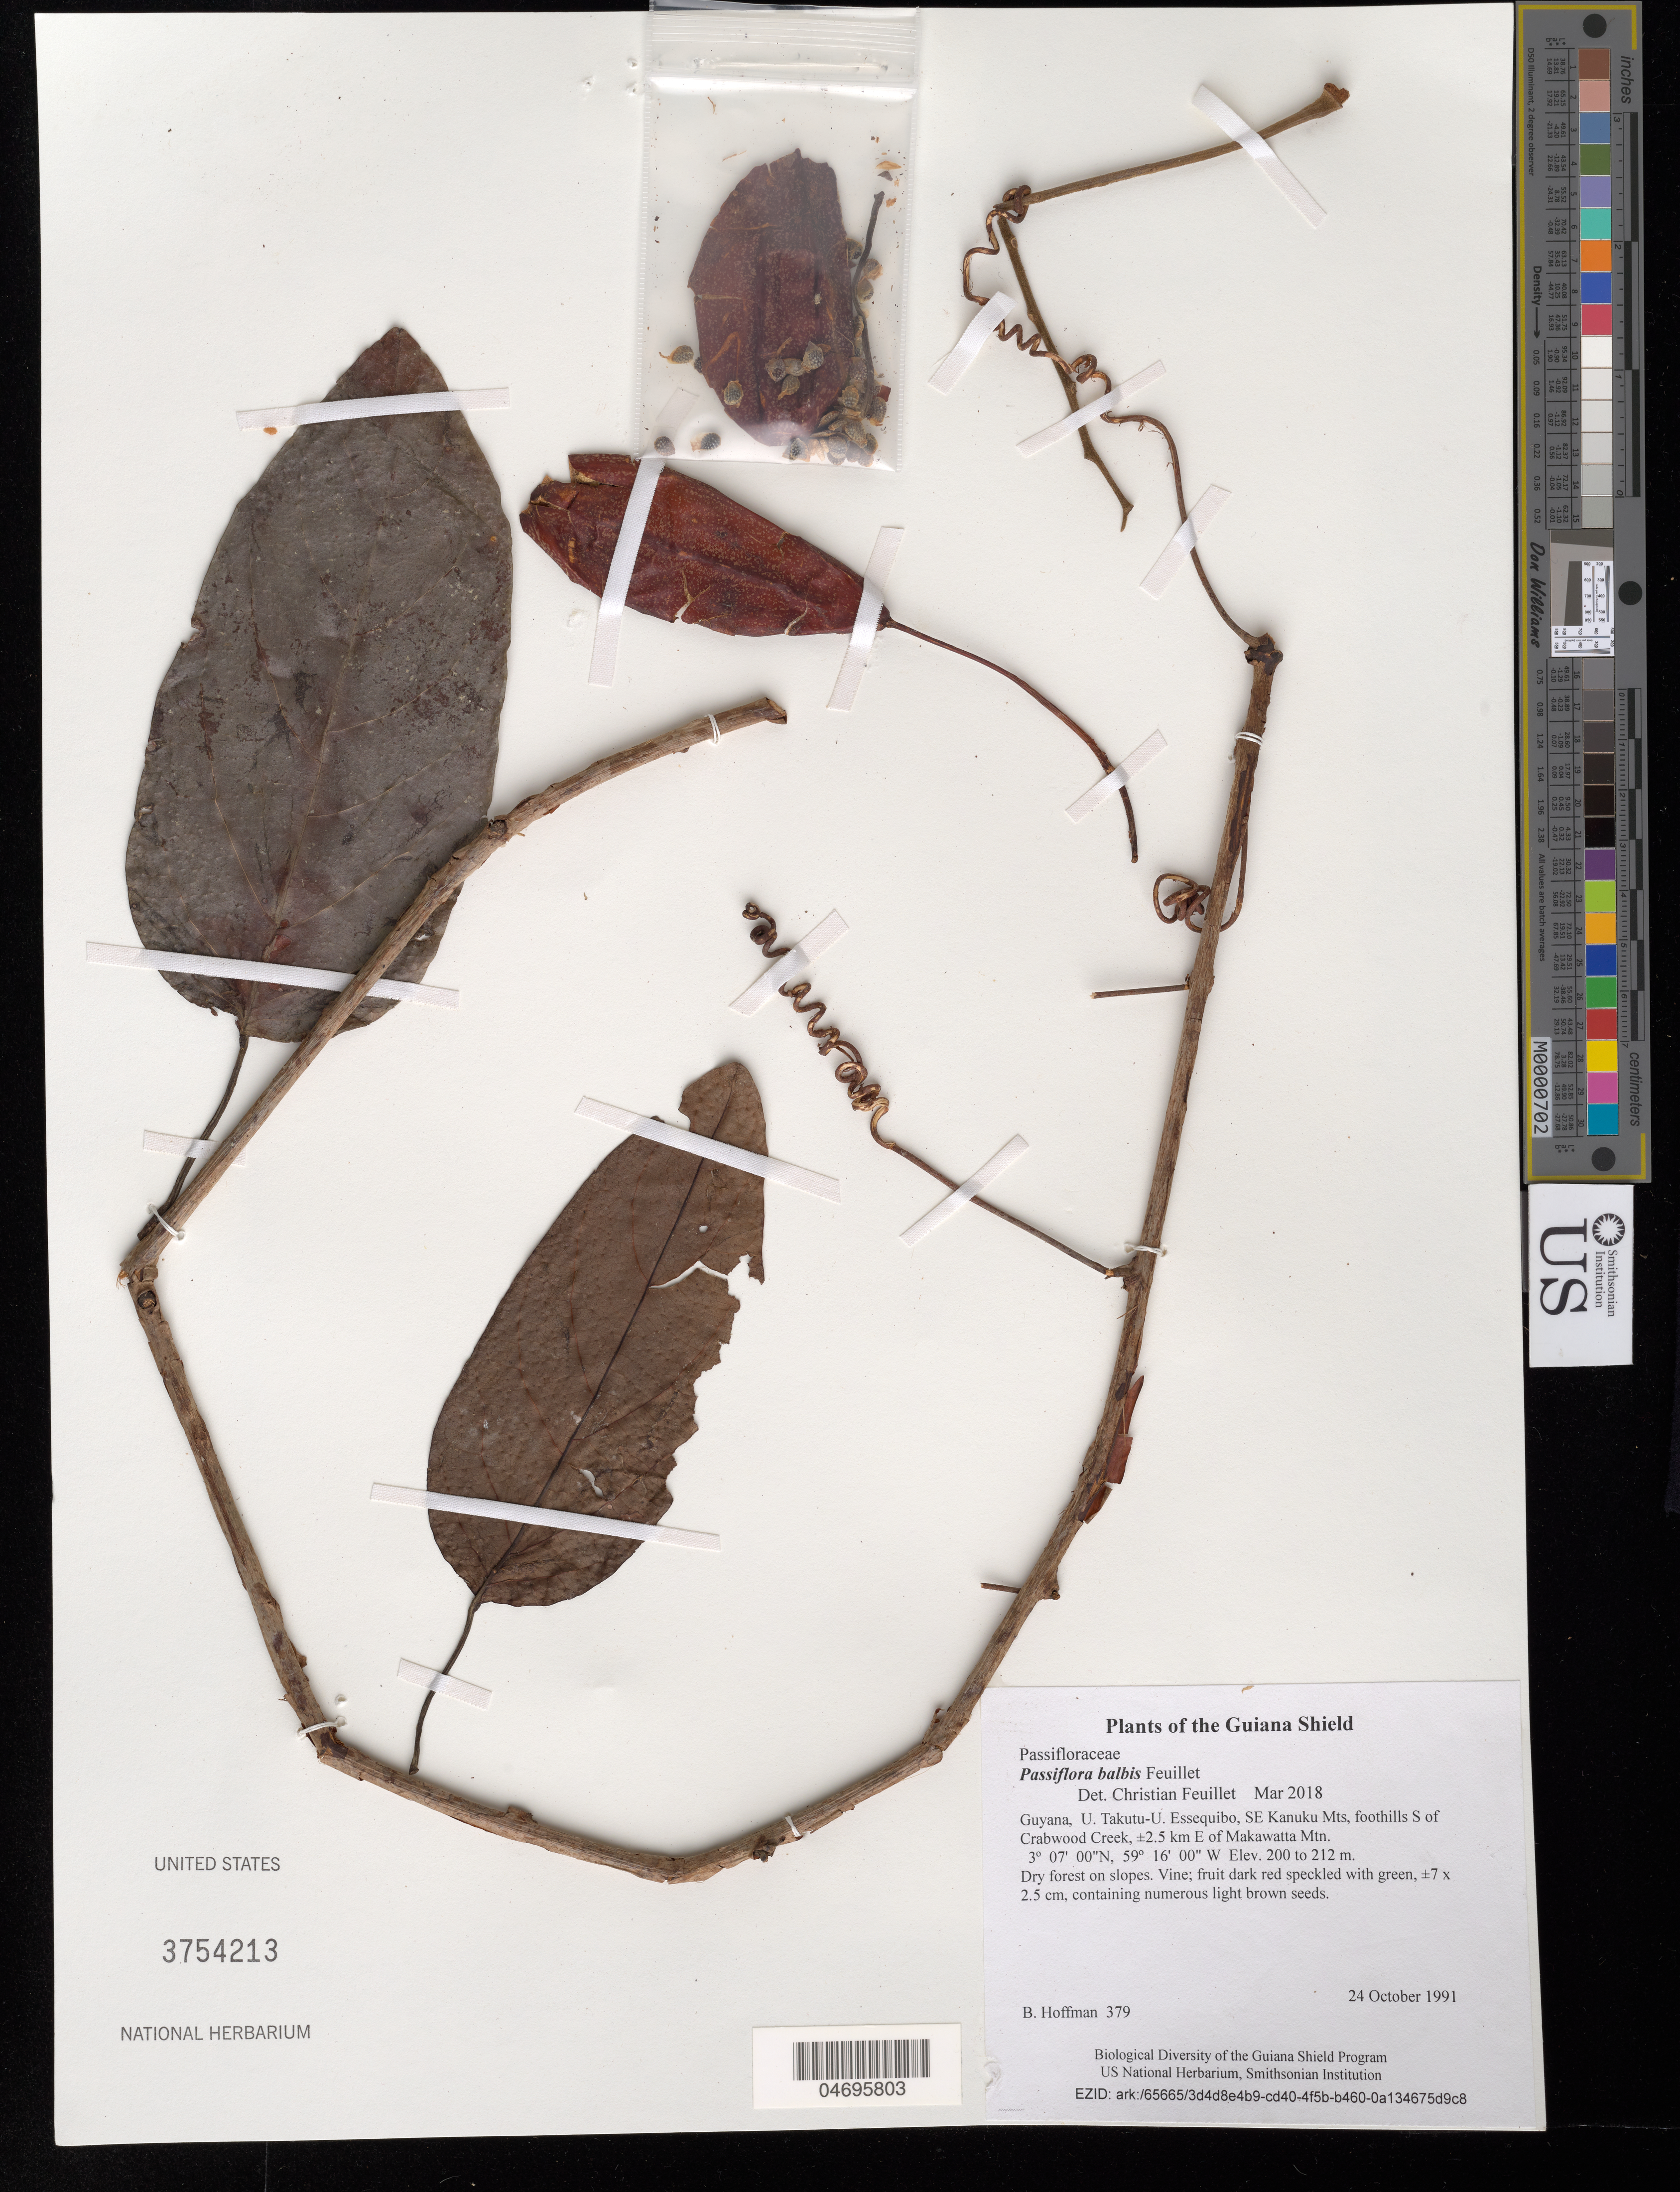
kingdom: Plantae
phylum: Tracheophyta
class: Magnoliopsida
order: Malpighiales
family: Passifloraceae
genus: Passiflora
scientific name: Passiflora balbis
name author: Feuillet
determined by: Feuillet, C.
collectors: B. Hoffman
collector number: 379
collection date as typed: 24 October 1991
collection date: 1991-10-24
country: Guyana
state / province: U. Takutu-U. Essequibo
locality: SE Kanuku Mts, foothills S of Crabwood Creek, ±2.5 km E of Makawatta Mtn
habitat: Dry forest on slopes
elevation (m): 200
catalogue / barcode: US 3754213